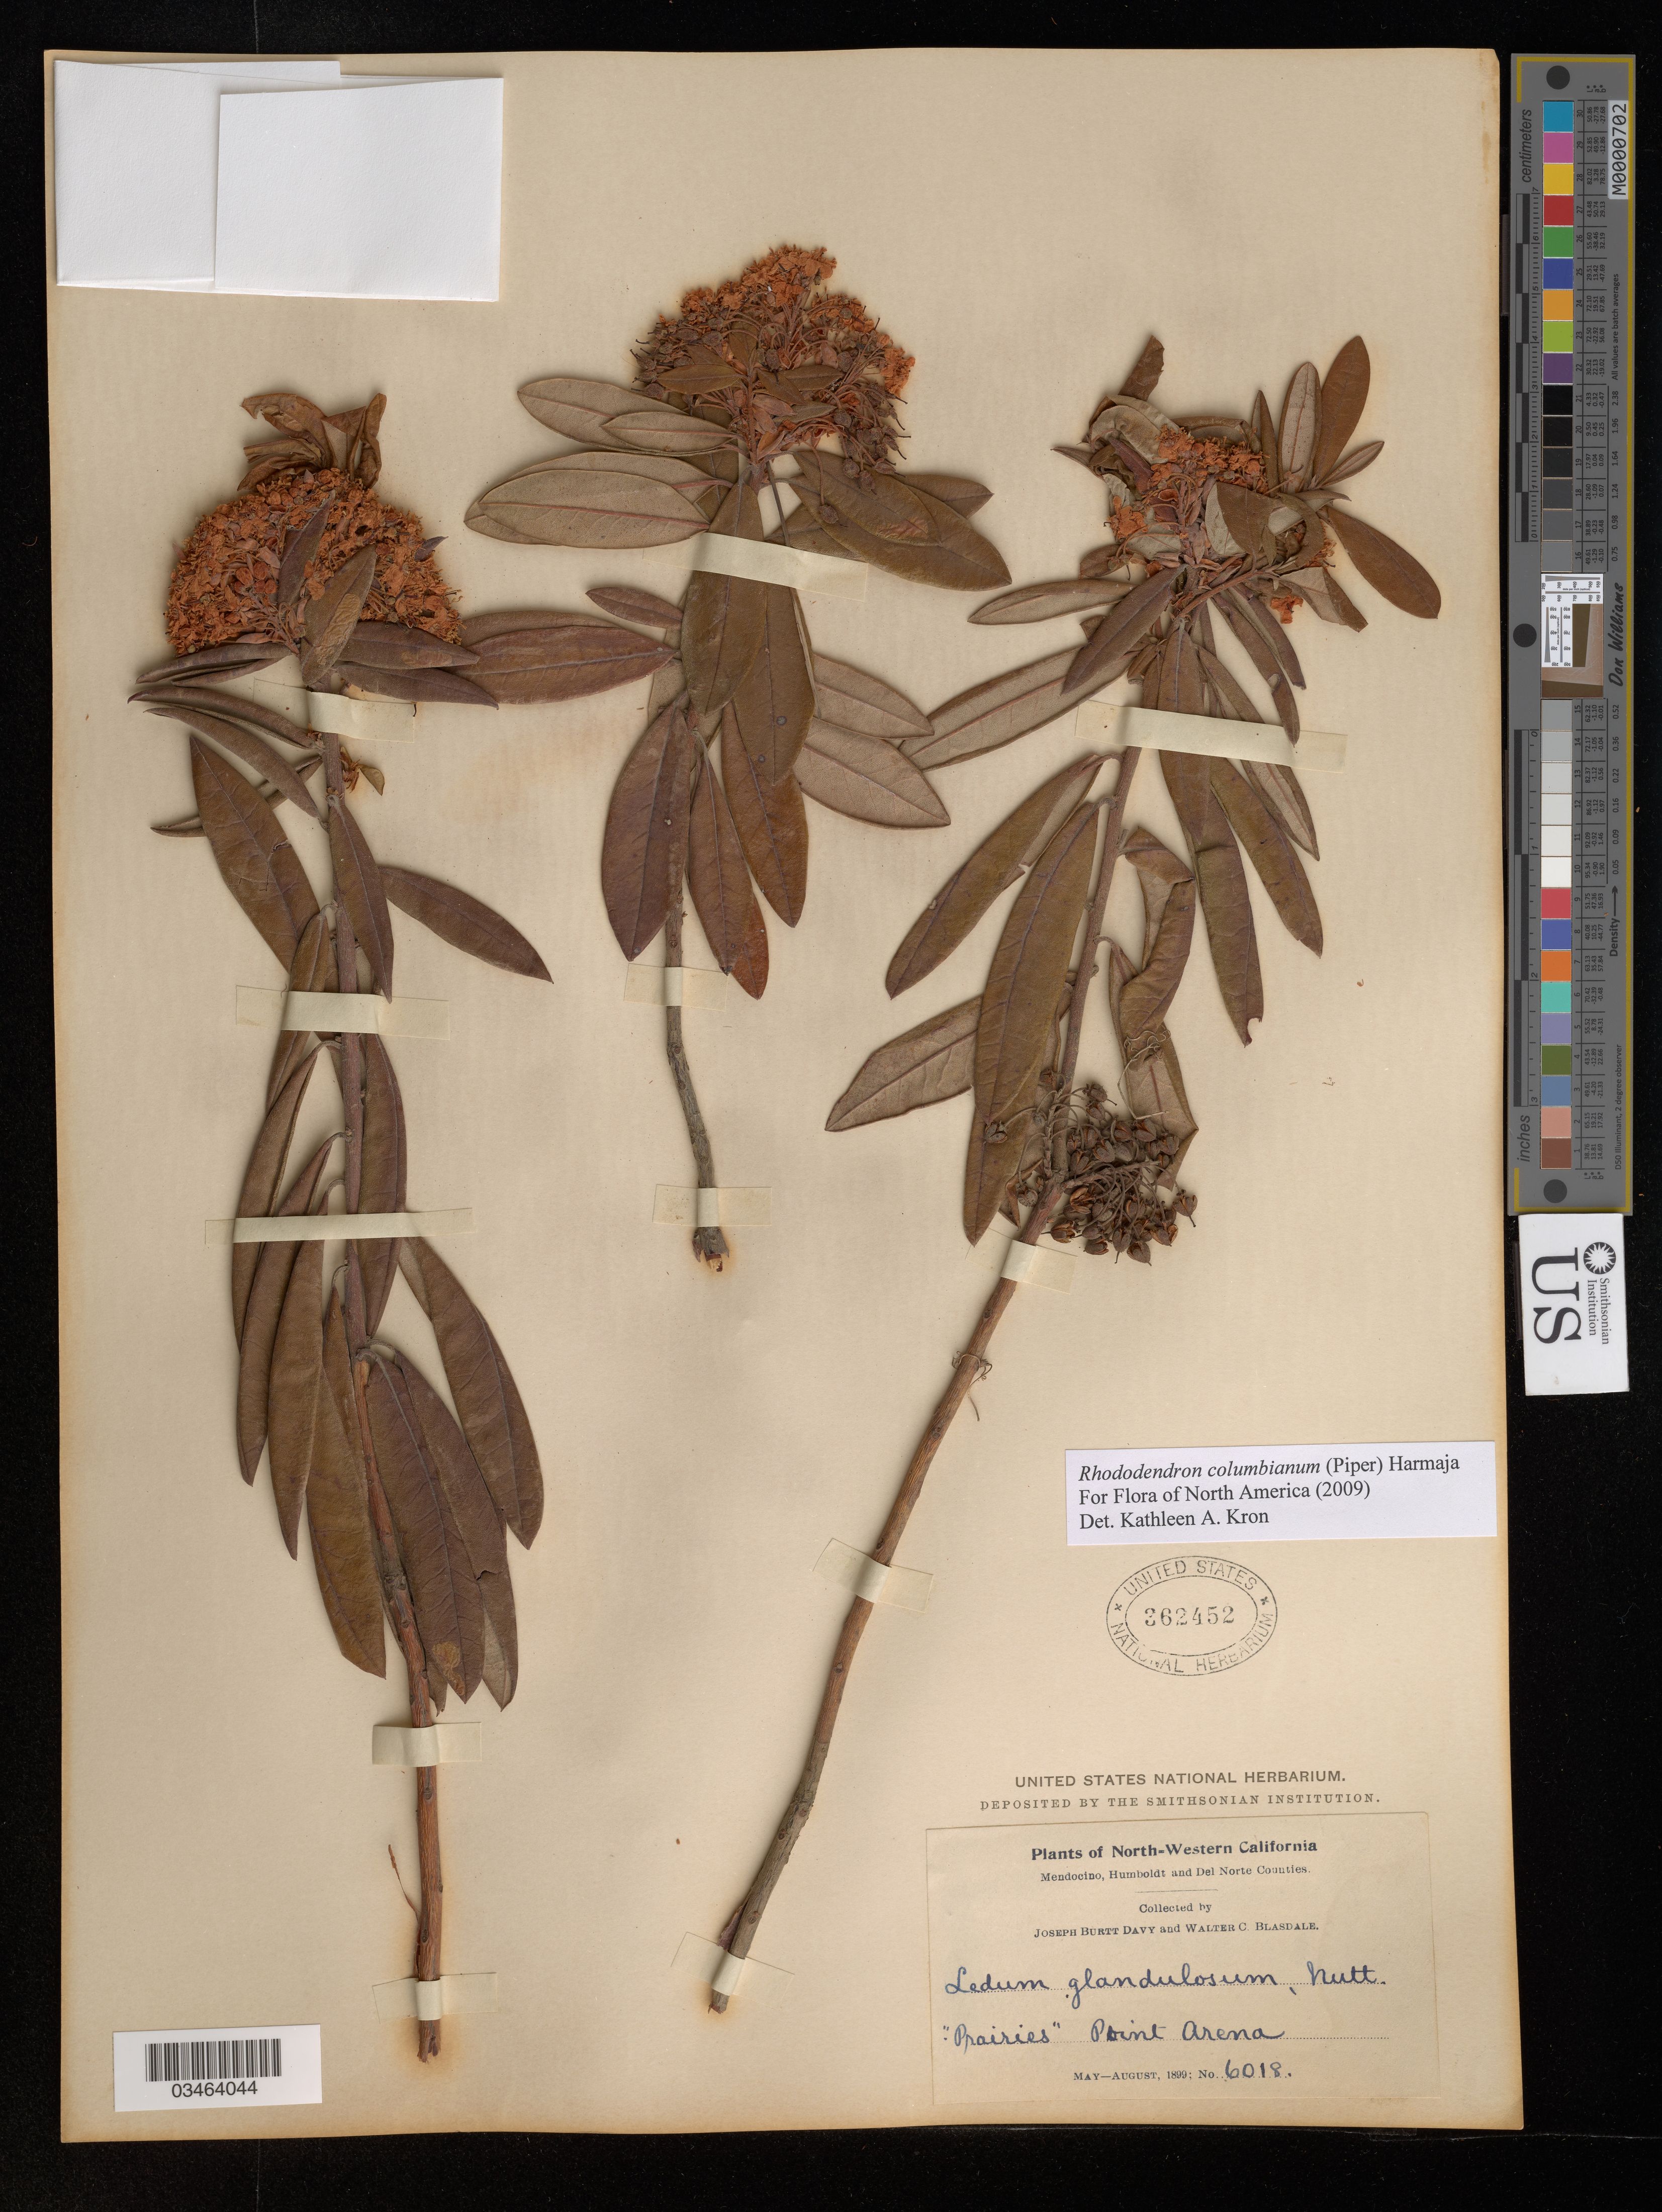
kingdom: Plantae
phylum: Tracheophyta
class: Magnoliopsida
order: Ericales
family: Ericaceae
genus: Rhododendron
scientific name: Rhododendron columbianum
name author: (Piper) Harmaja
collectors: J. Burtt Davy & W. Blasdale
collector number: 6018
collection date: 1899-05/1899-08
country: United States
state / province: California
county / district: Mendocino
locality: North-Western California. Mendocino, Humboldt and Del Norte Counties. "Prairies" Point Arena.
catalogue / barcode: US 362452